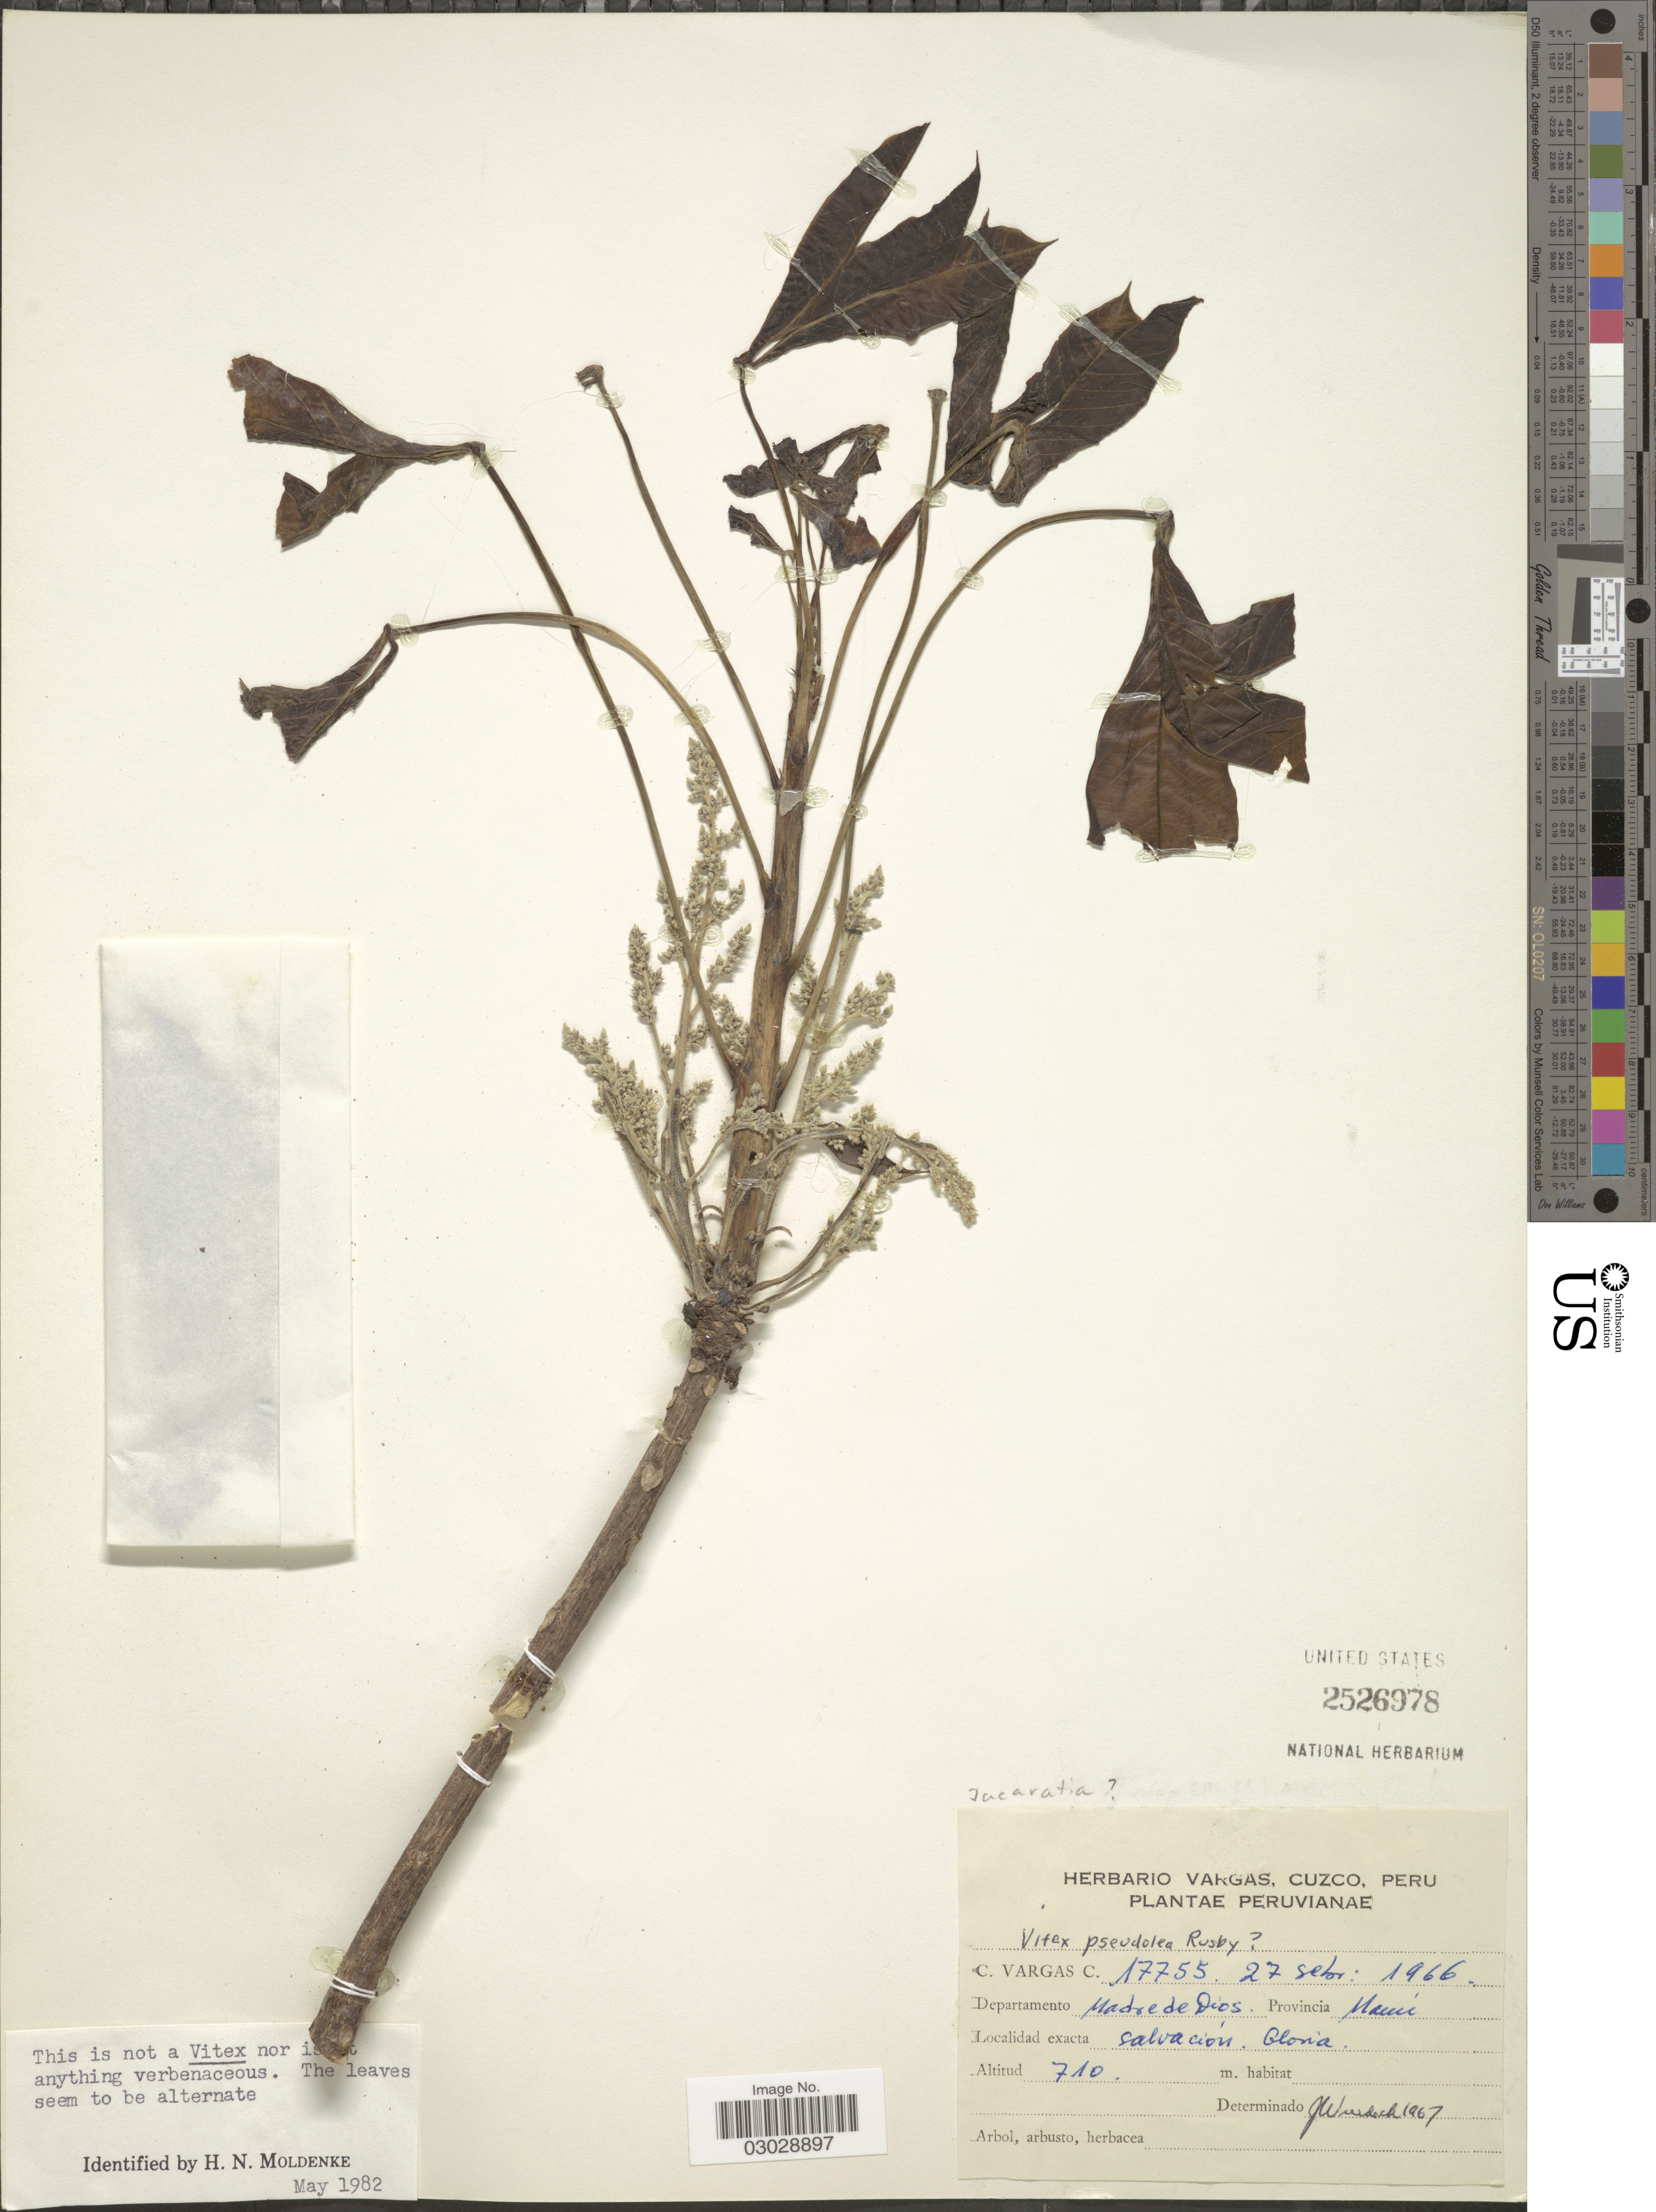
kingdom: Plantae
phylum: Tracheophyta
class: Magnoliopsida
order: Malpighiales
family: Euphorbiaceae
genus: Hevea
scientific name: Hevea guianensis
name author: Aubl.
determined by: Liesner, R. L.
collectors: C. Vargas Calderón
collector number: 17755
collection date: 1966-09-27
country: Peru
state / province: Madre de Dios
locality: Departamento Madre de Dios. Provincia Manú. Salvación. Gloria.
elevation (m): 710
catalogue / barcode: US 2526978